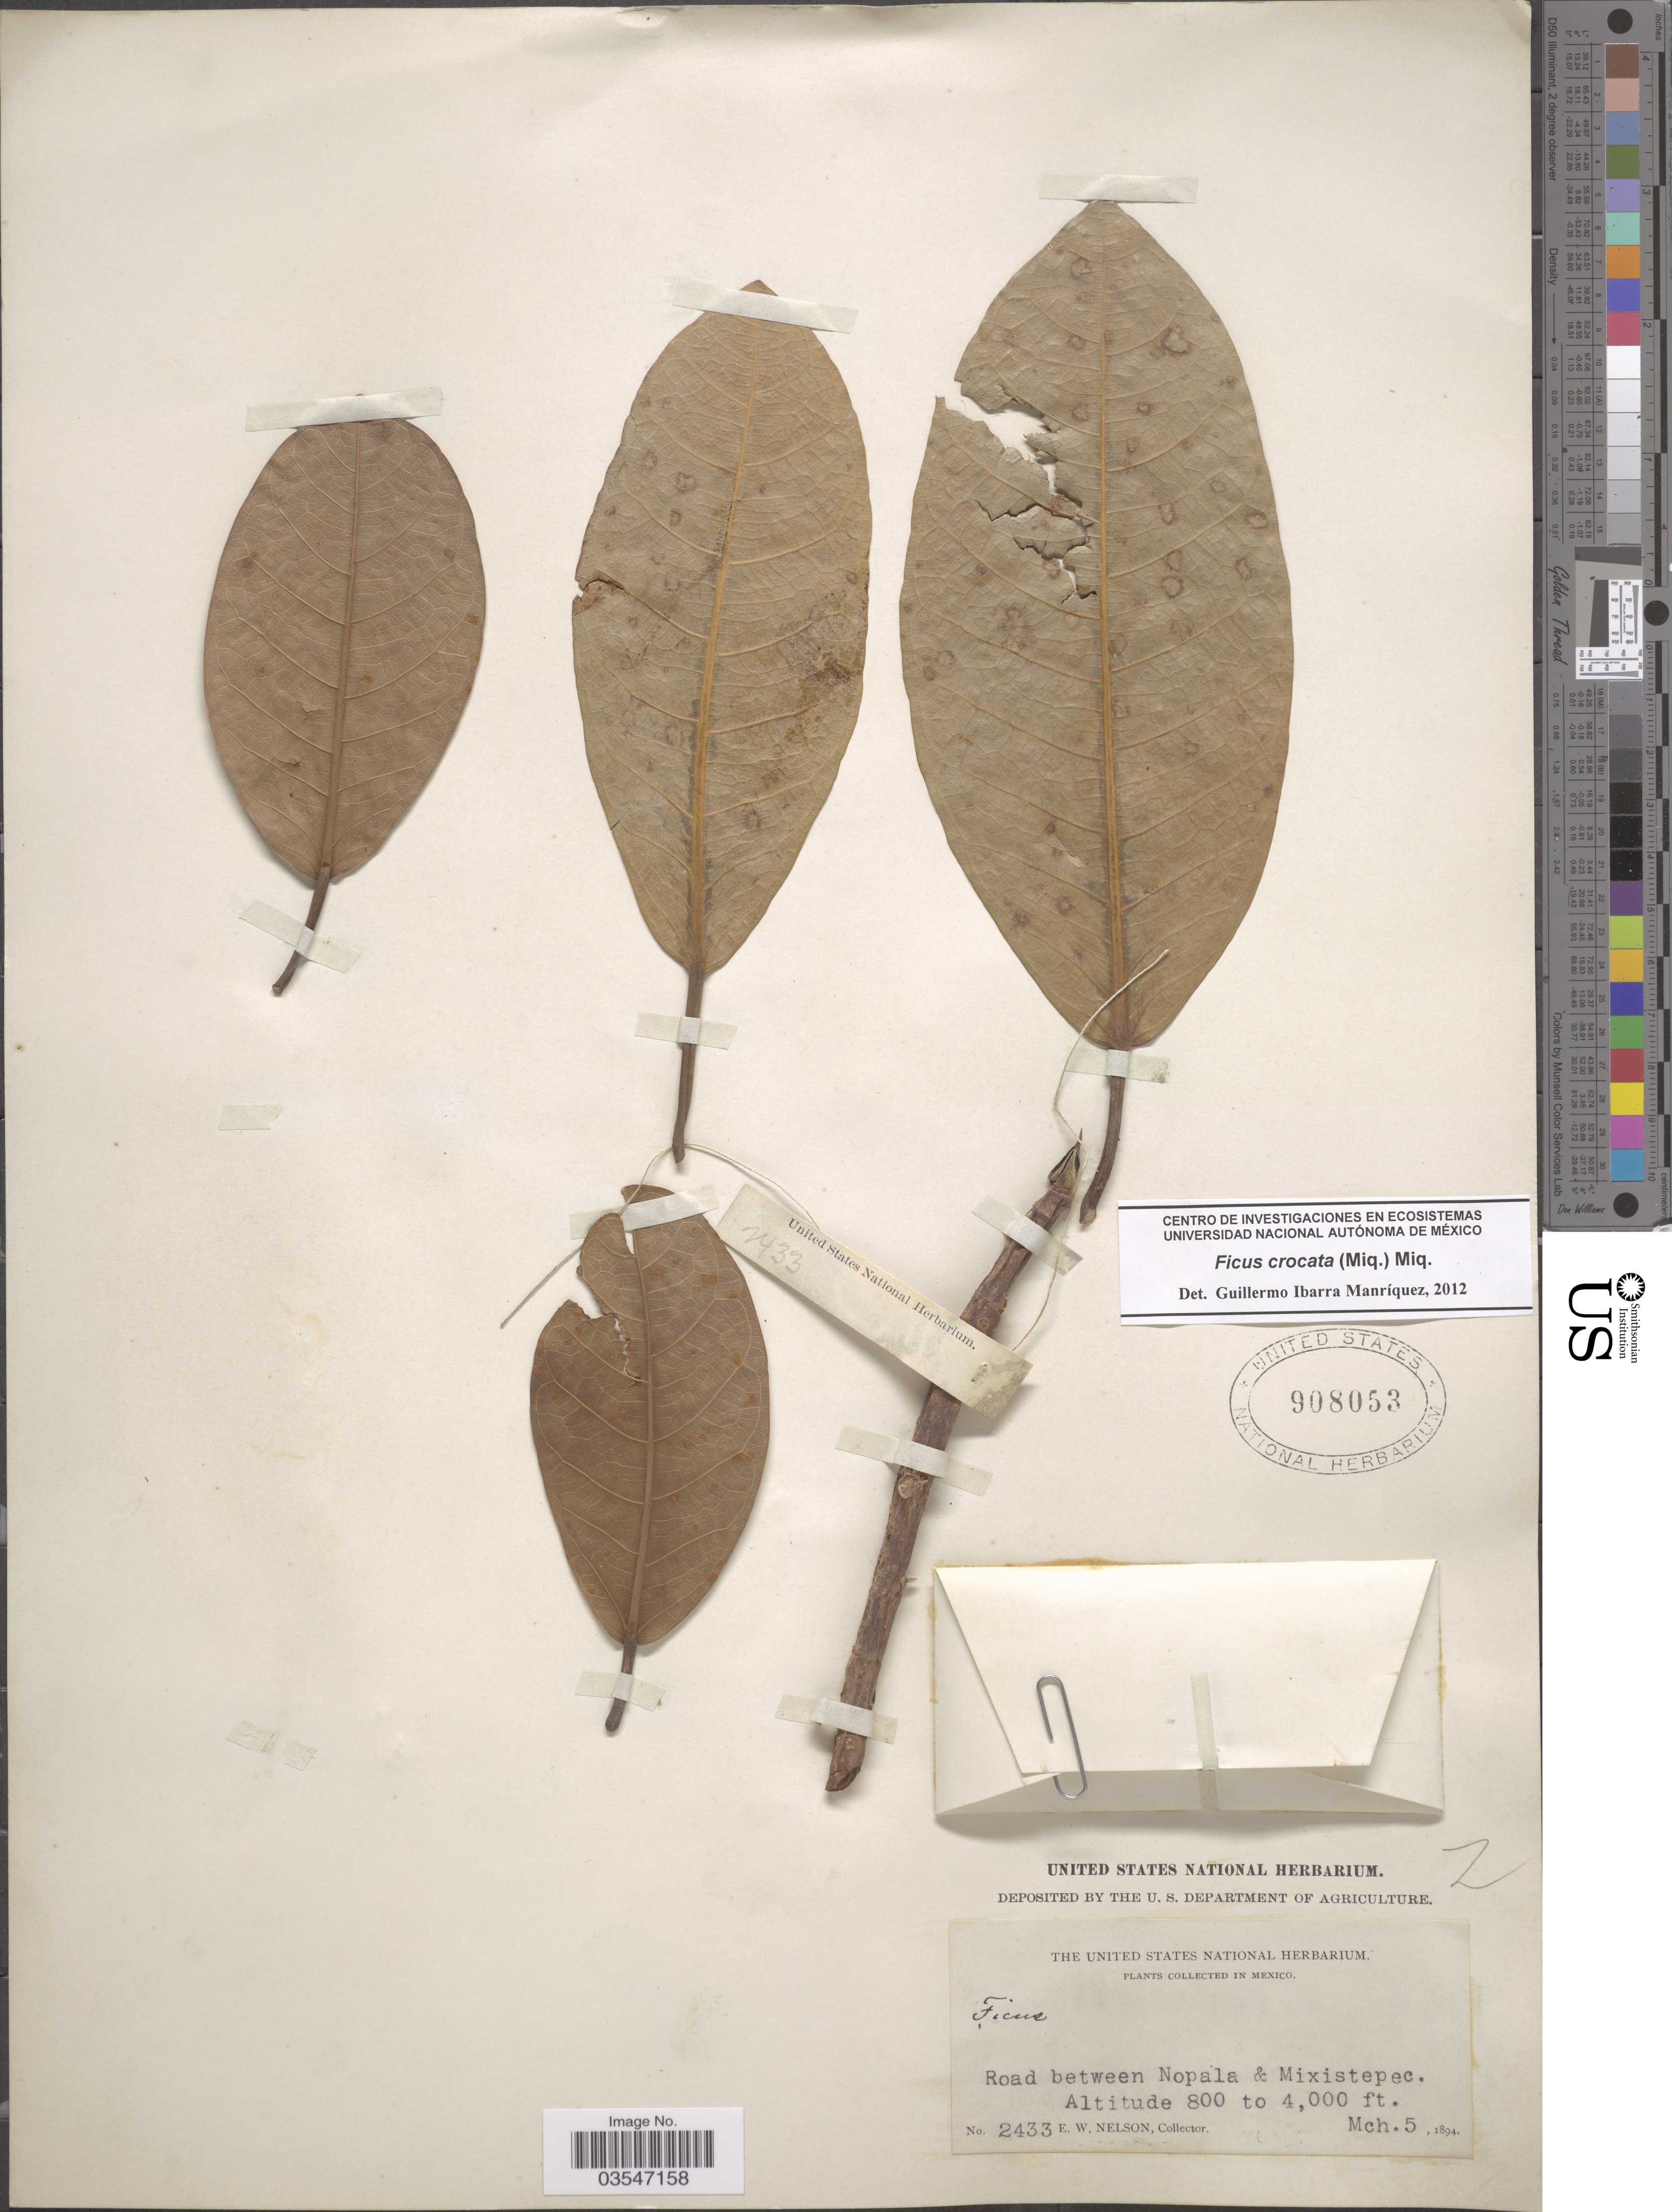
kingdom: Plantae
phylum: Tracheophyta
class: Magnoliopsida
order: Rosales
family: Moraceae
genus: Ficus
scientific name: Ficus crocata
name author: (Miq.) Miq.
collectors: E. W. Nelson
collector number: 2433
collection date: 1894-03-05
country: Mexico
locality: Road between Nopala & Mixistepec.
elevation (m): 244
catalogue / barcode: US 908053